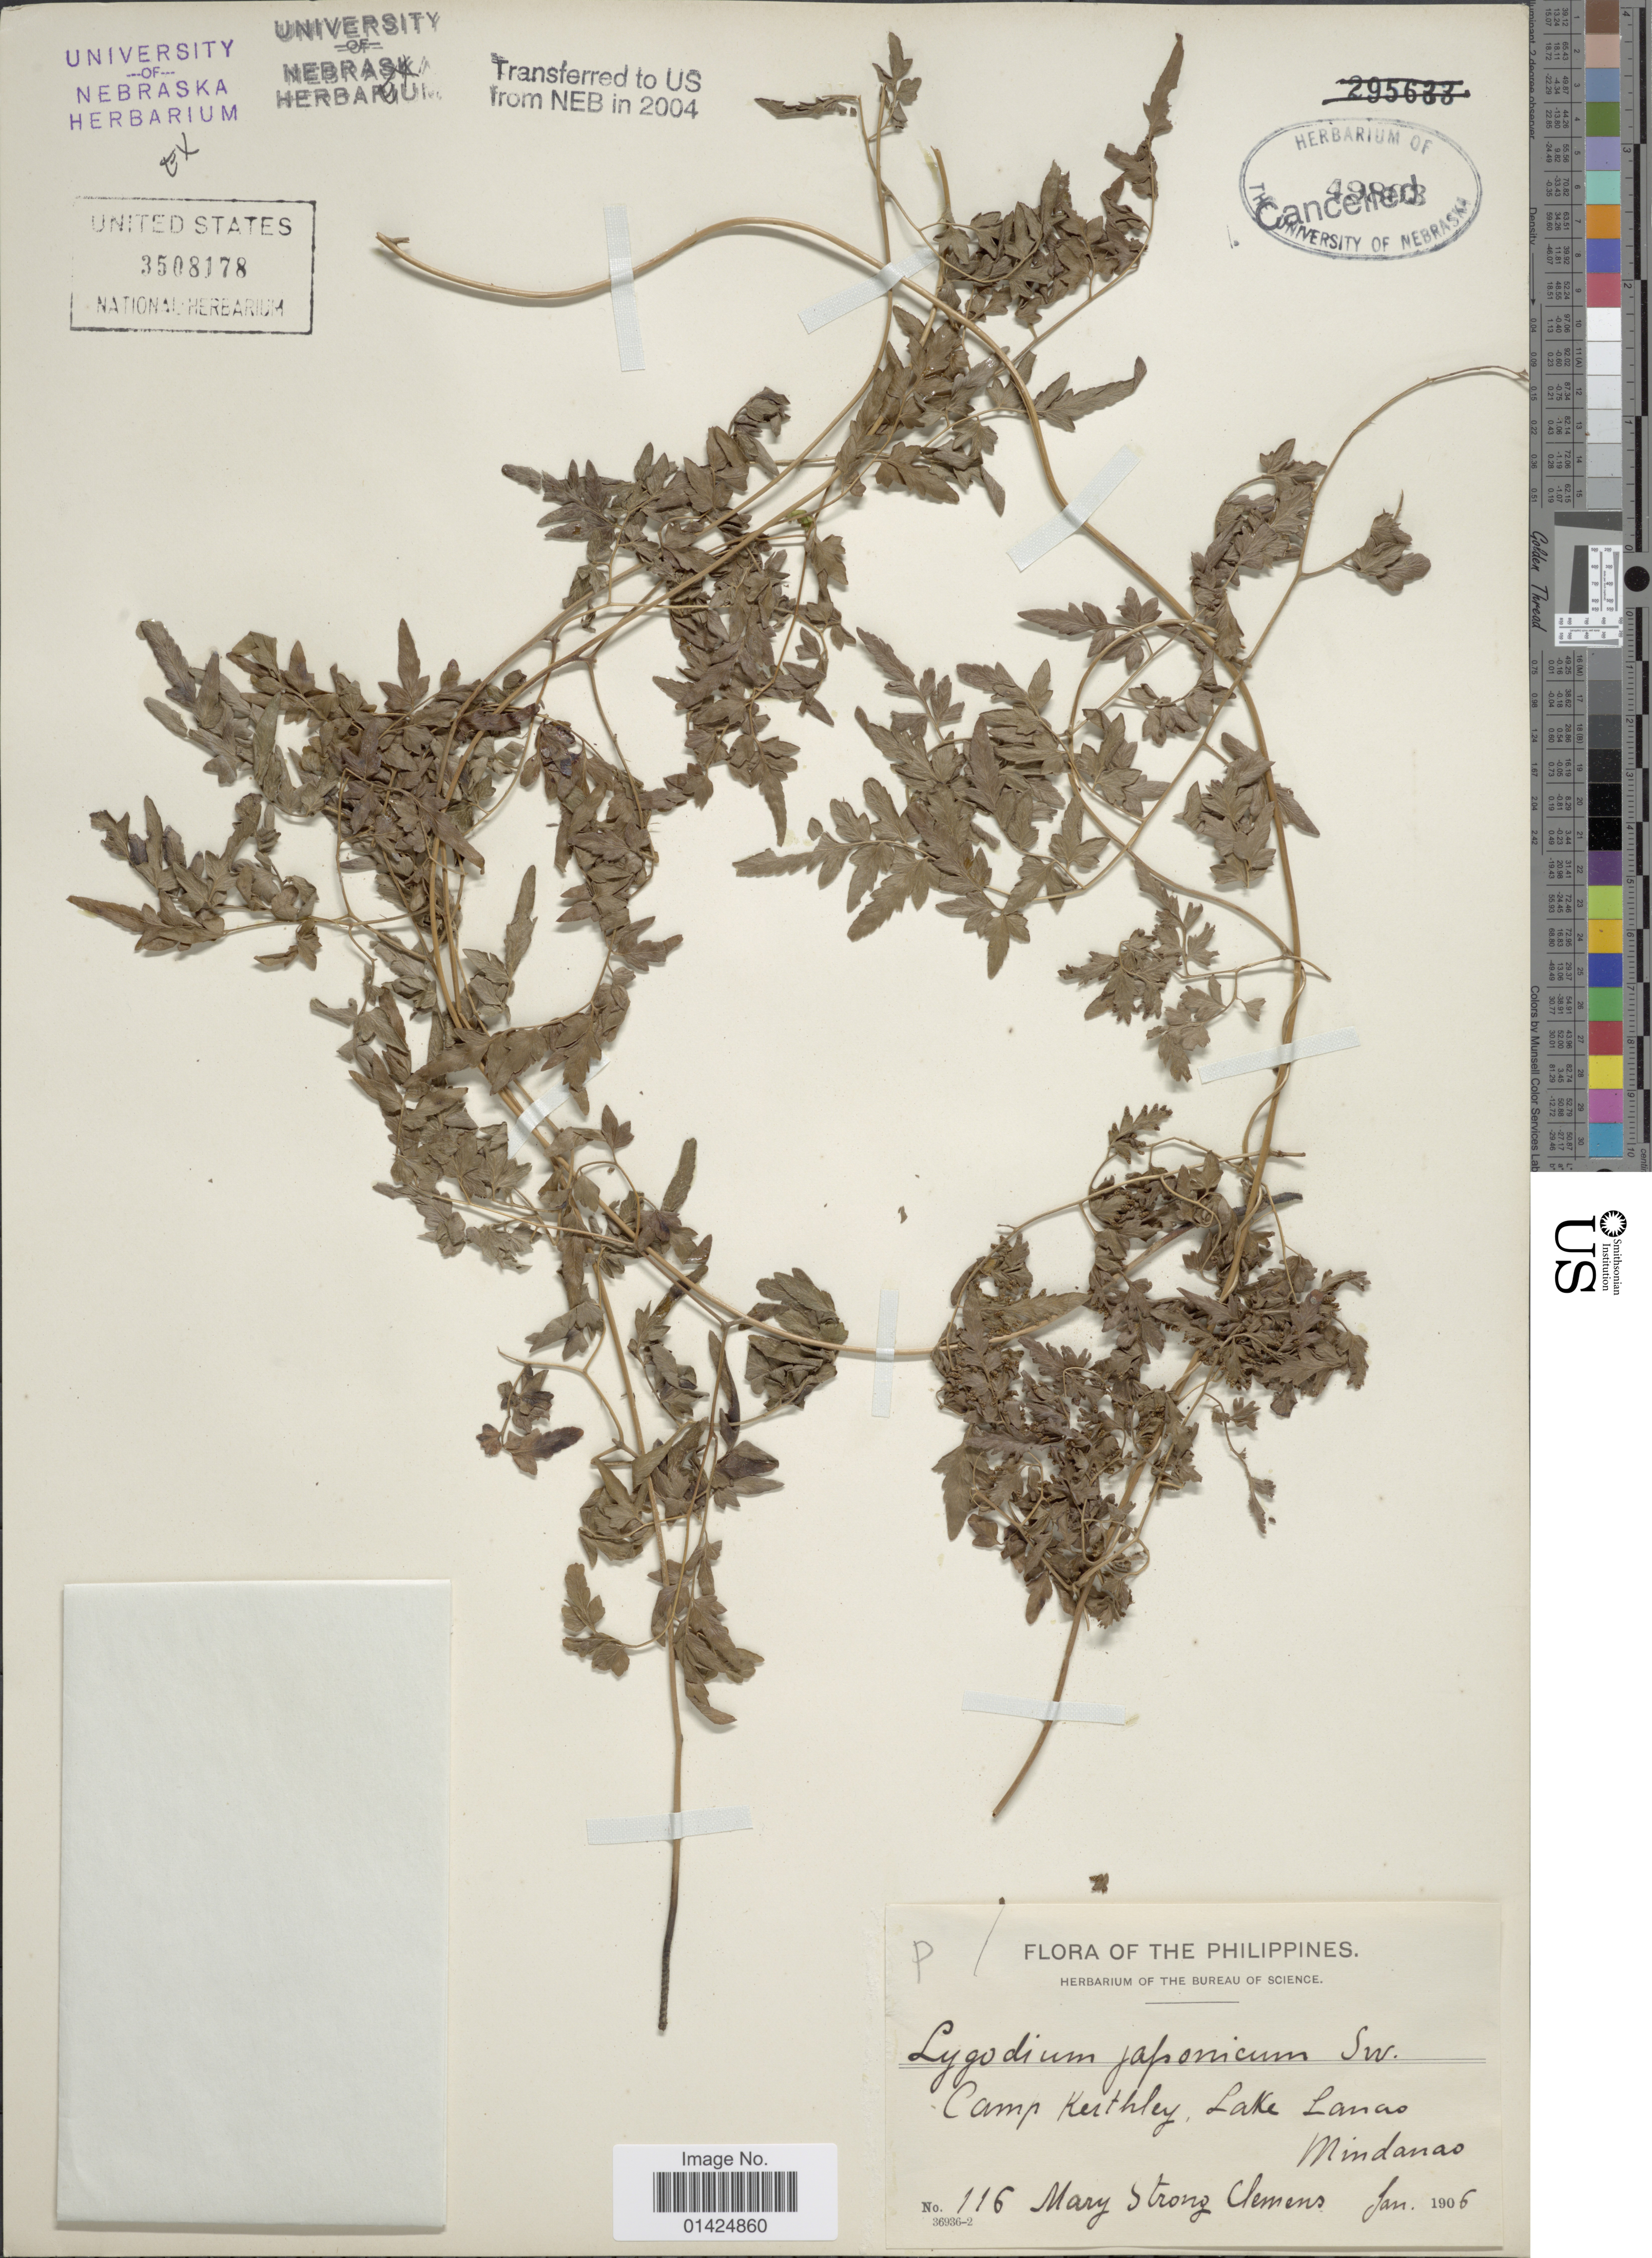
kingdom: Plantae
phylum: Tracheophyta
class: Polypodiopsida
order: Schizaeales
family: Lygodiaceae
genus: Lygodium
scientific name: Lygodium japonicum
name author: (Thunb.) Sw.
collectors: M. S. Clemens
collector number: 116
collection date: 1906-01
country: Philippines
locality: Camp Keithley, Lake Lanao Mindanao.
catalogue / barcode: US 3508178